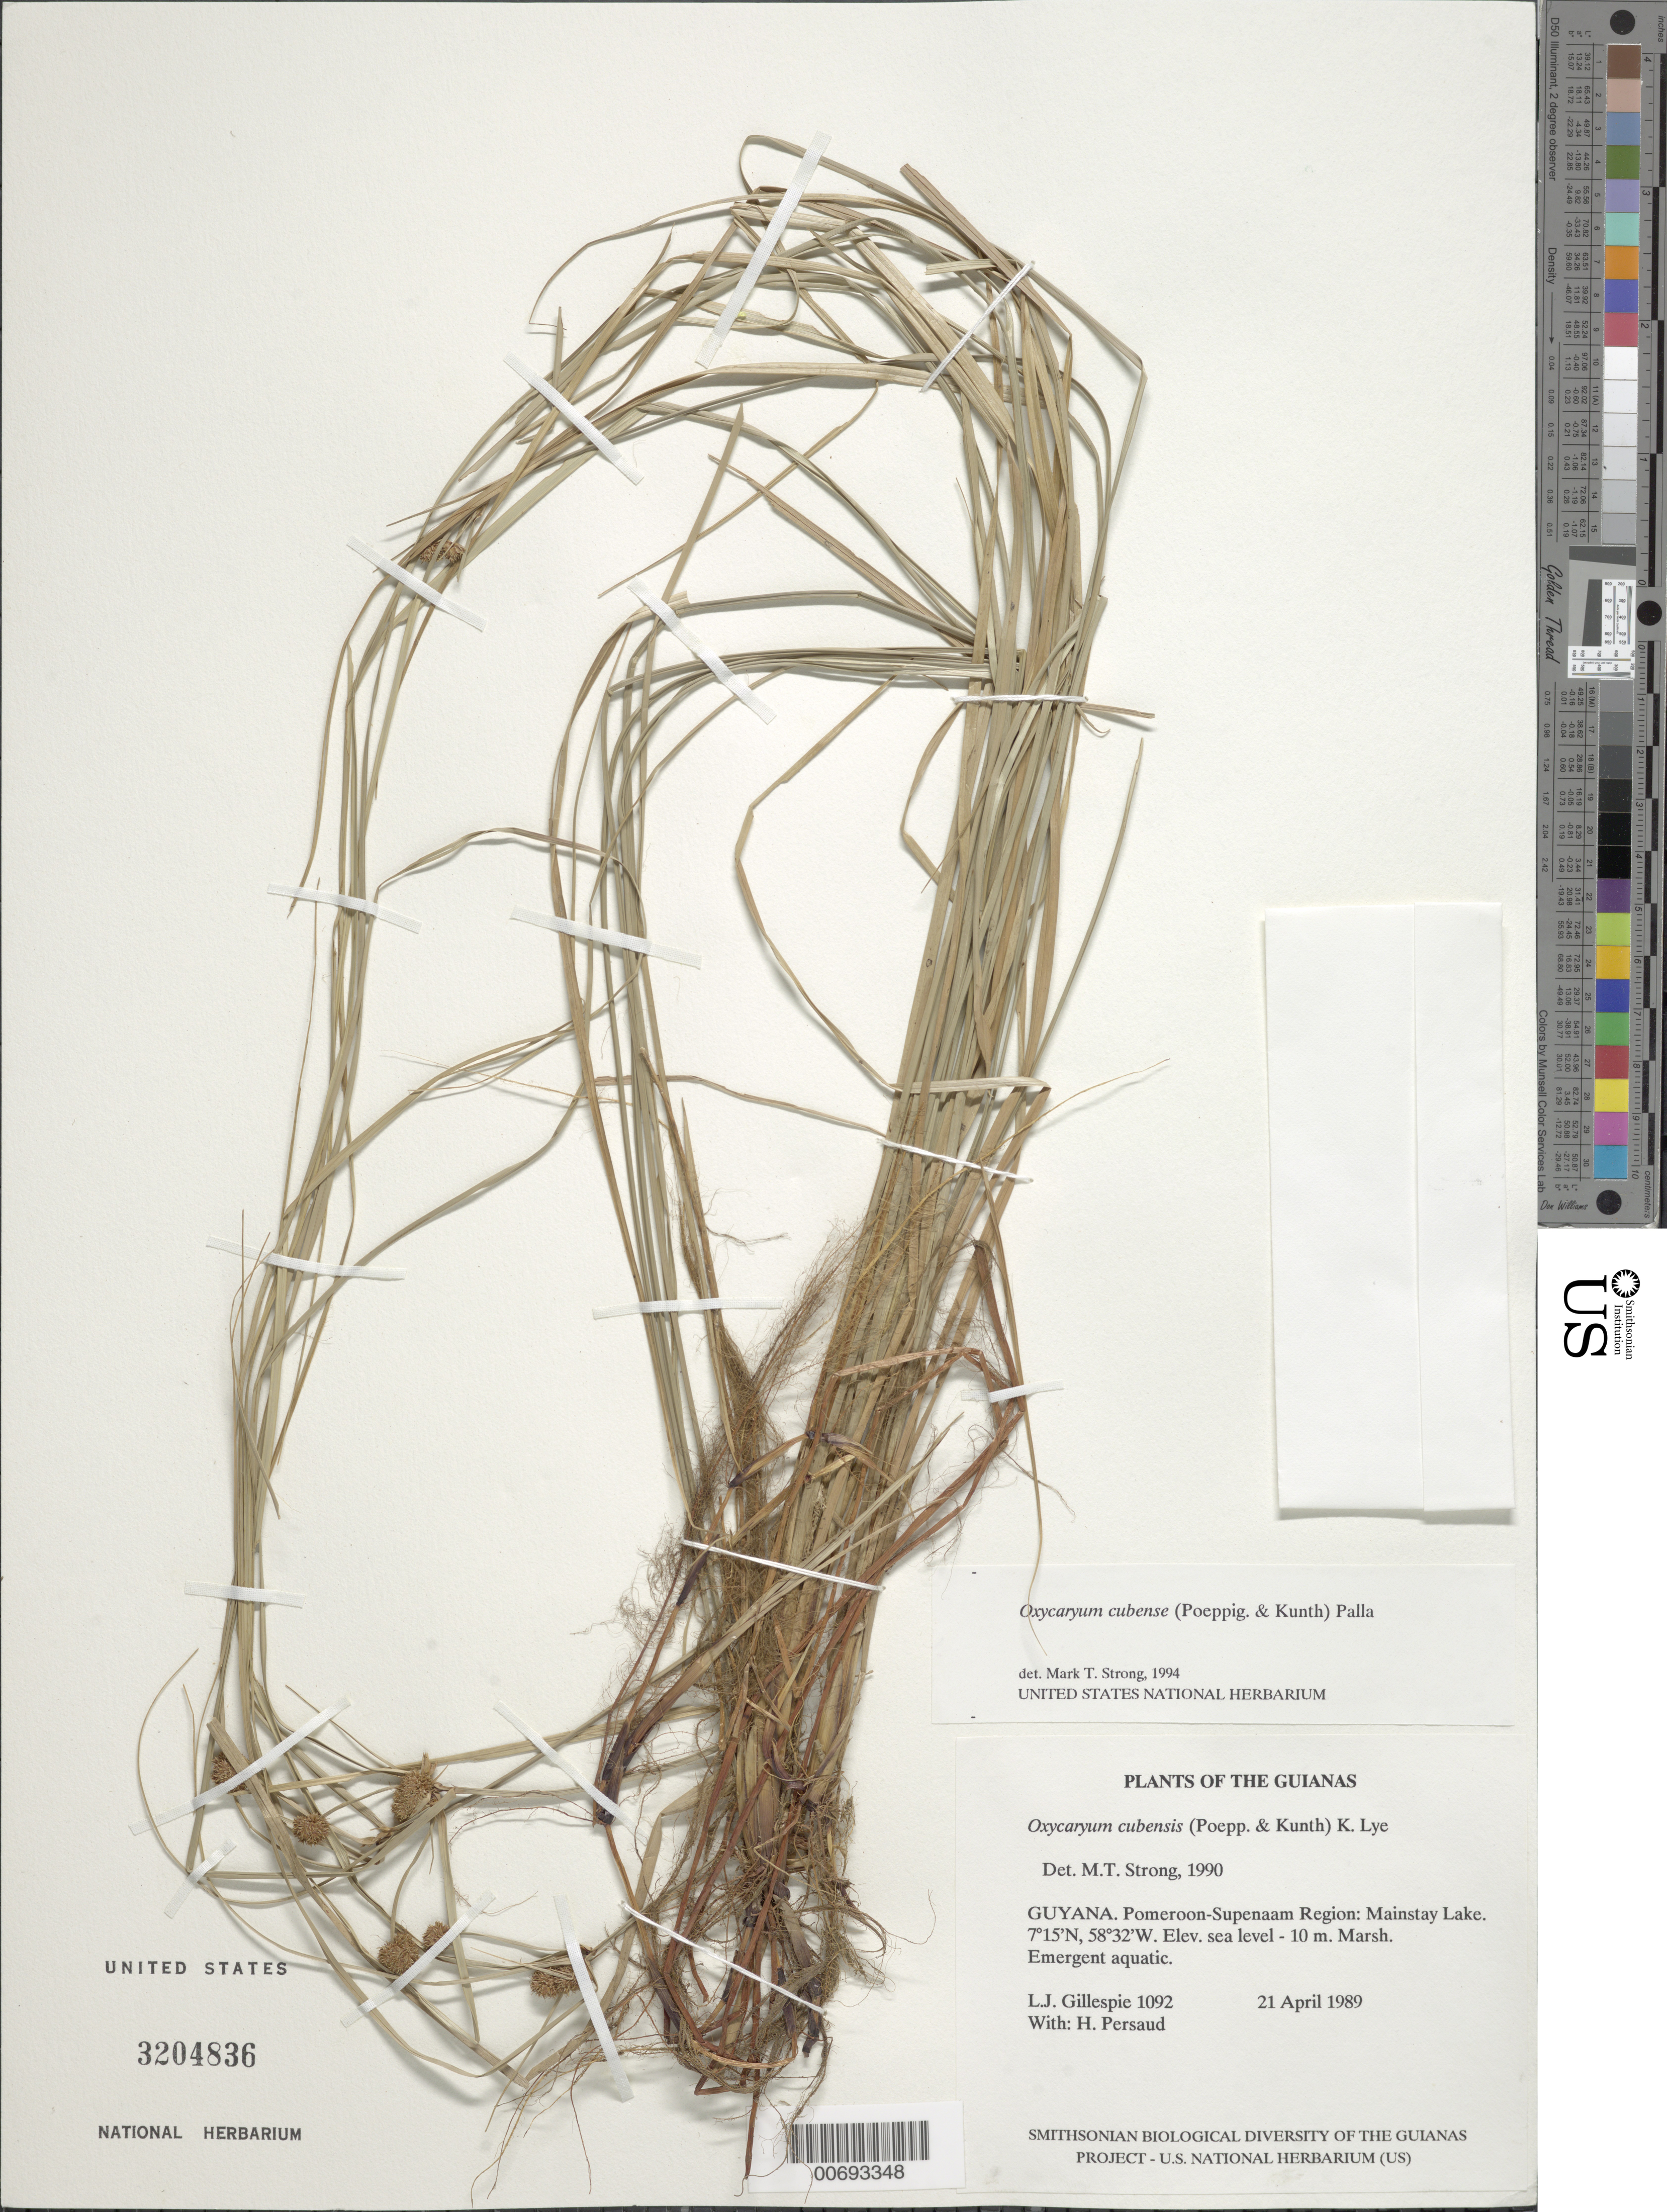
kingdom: Plantae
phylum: Tracheophyta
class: Liliopsida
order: Poales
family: Cyperaceae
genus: Cyperus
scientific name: Cyperus blepharoleptos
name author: Steud.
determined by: Strong, M. T., (US), Smithsonian Institution - National Museum of Natural History (UNITED STATES)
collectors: L. J. Gillespie & H. Persaud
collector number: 1092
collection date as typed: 21 April 1989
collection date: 1989-04-21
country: Guyana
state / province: Pomeroon-Supenaam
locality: Mainstay Lake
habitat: Marsh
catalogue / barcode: US 3204836